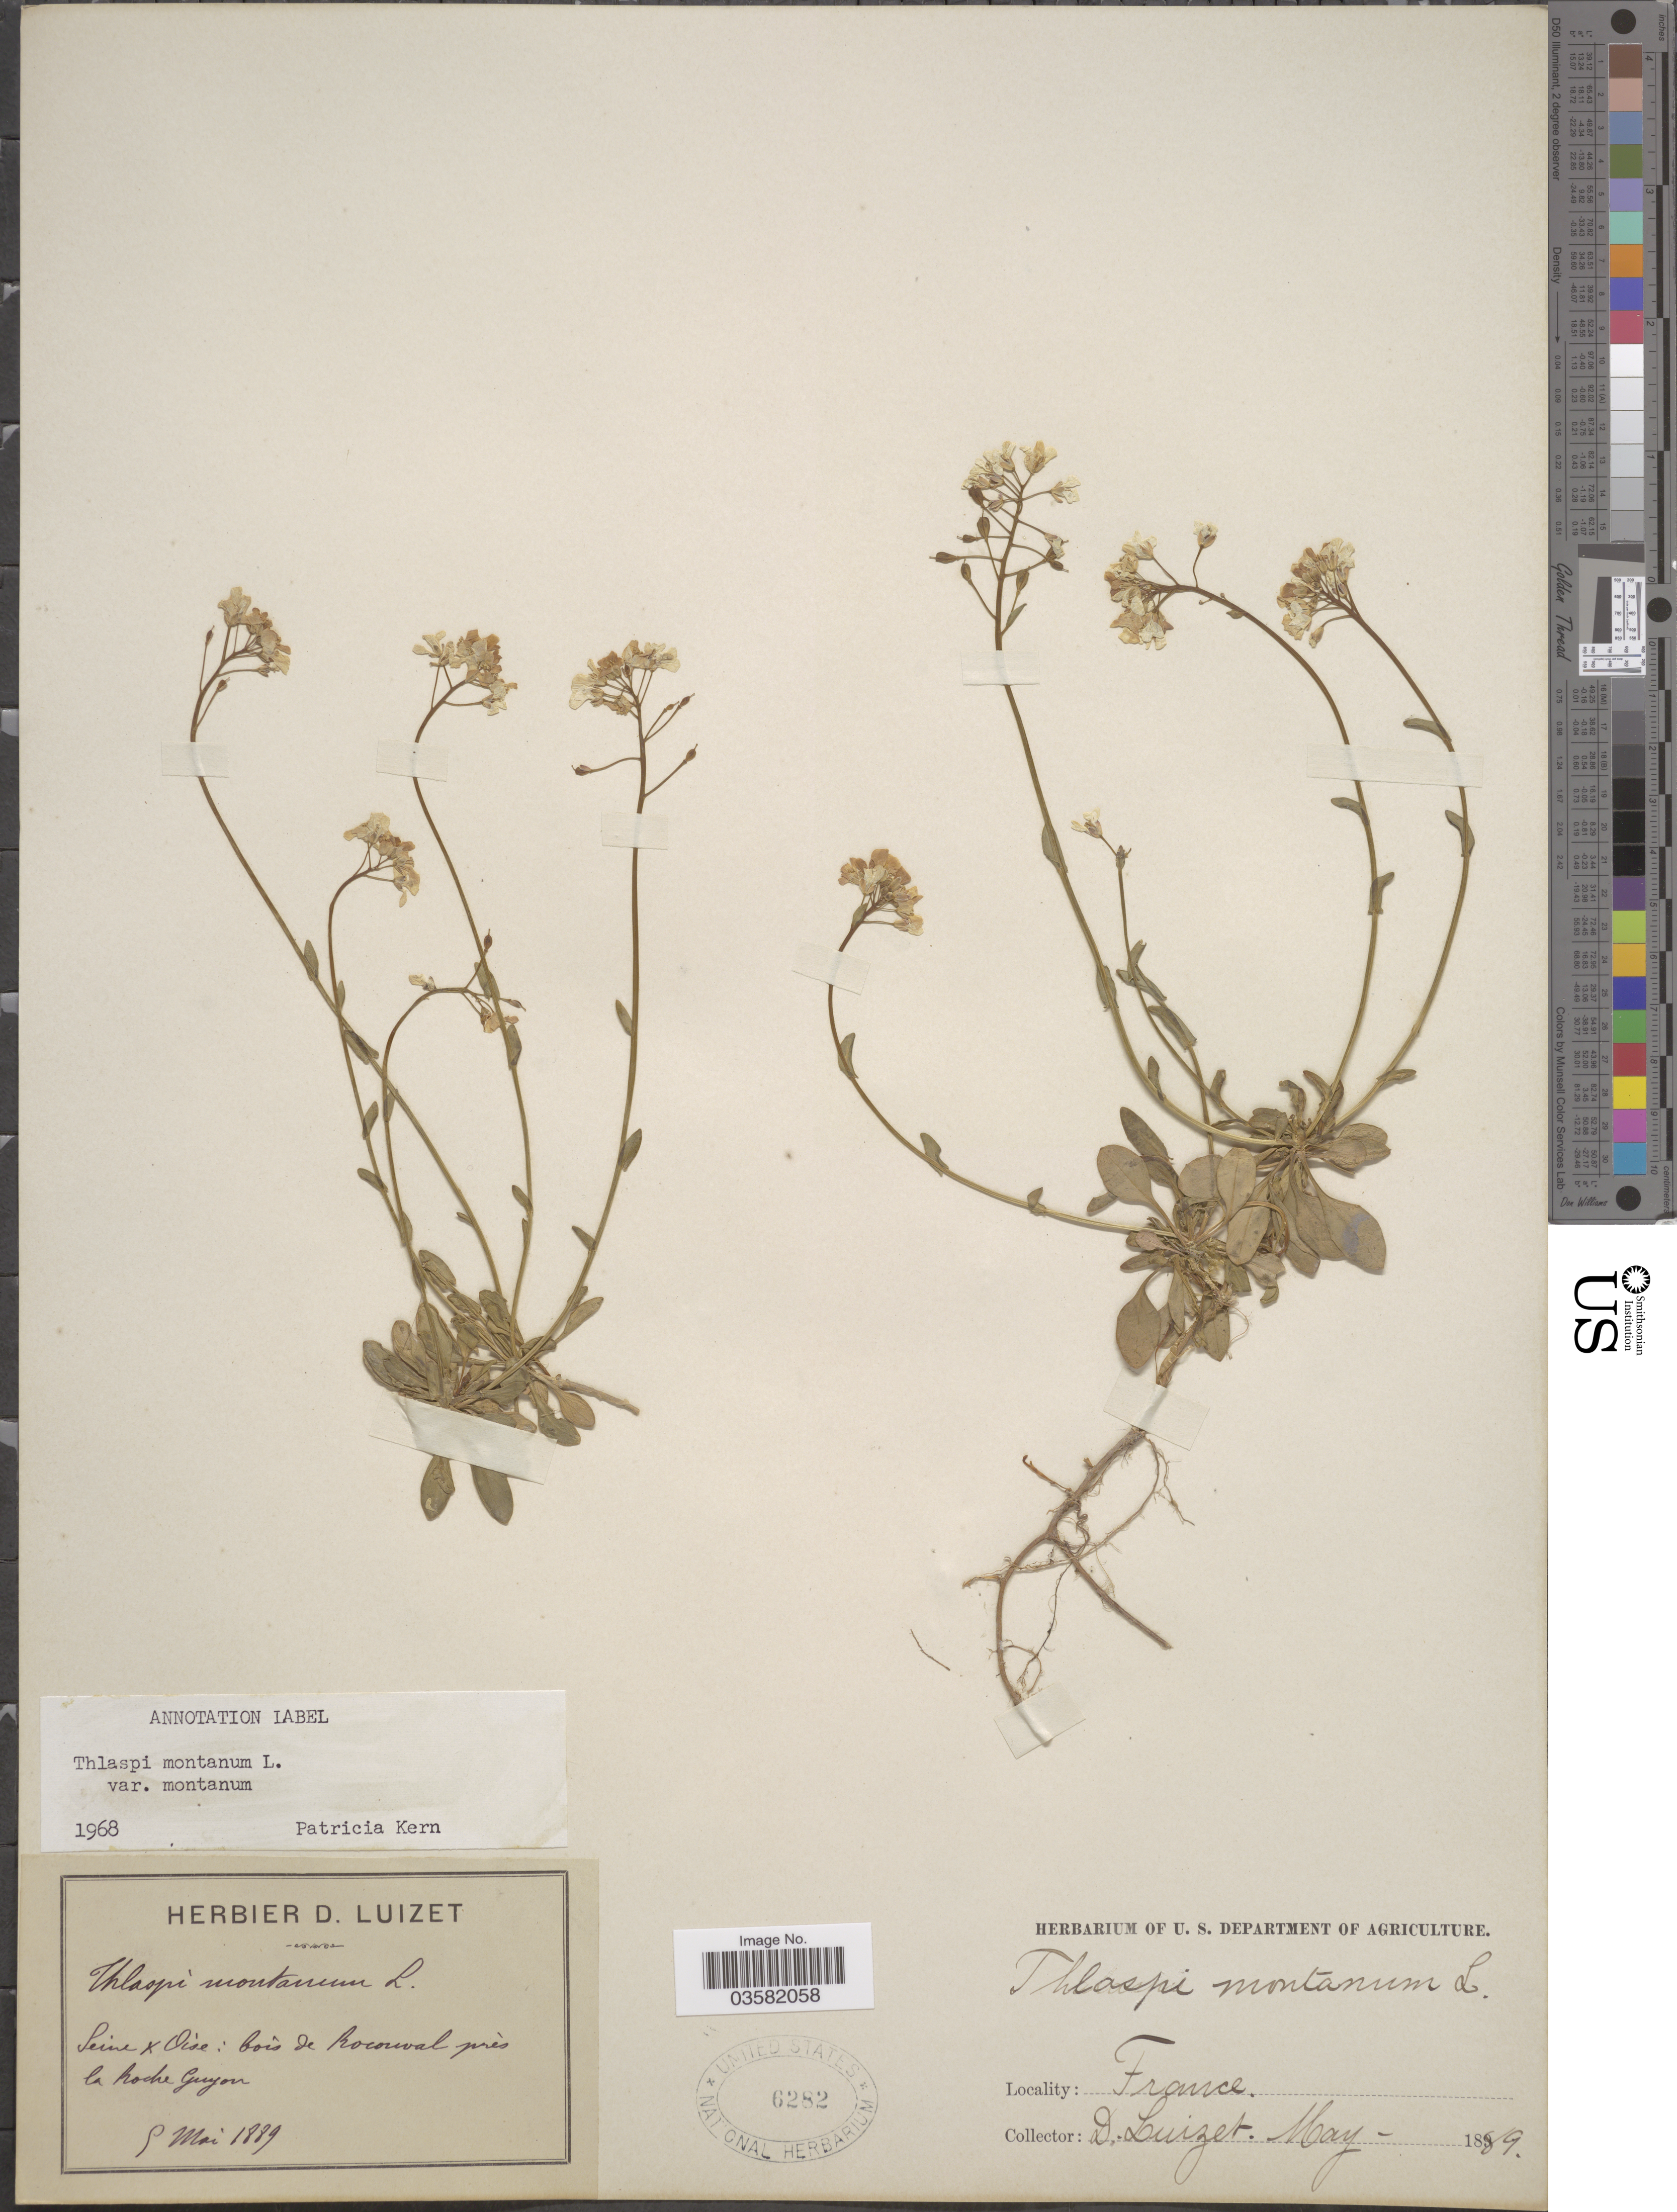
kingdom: Plantae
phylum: Tracheophyta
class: Magnoliopsida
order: Brassicales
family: Brassicaceae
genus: Thlaspi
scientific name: Thlaspi montanum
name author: L.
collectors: D. Luizet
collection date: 1889-05-05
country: France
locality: Seine & Oise: bois de Roconval près la Roche Guyon.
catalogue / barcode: US 6282